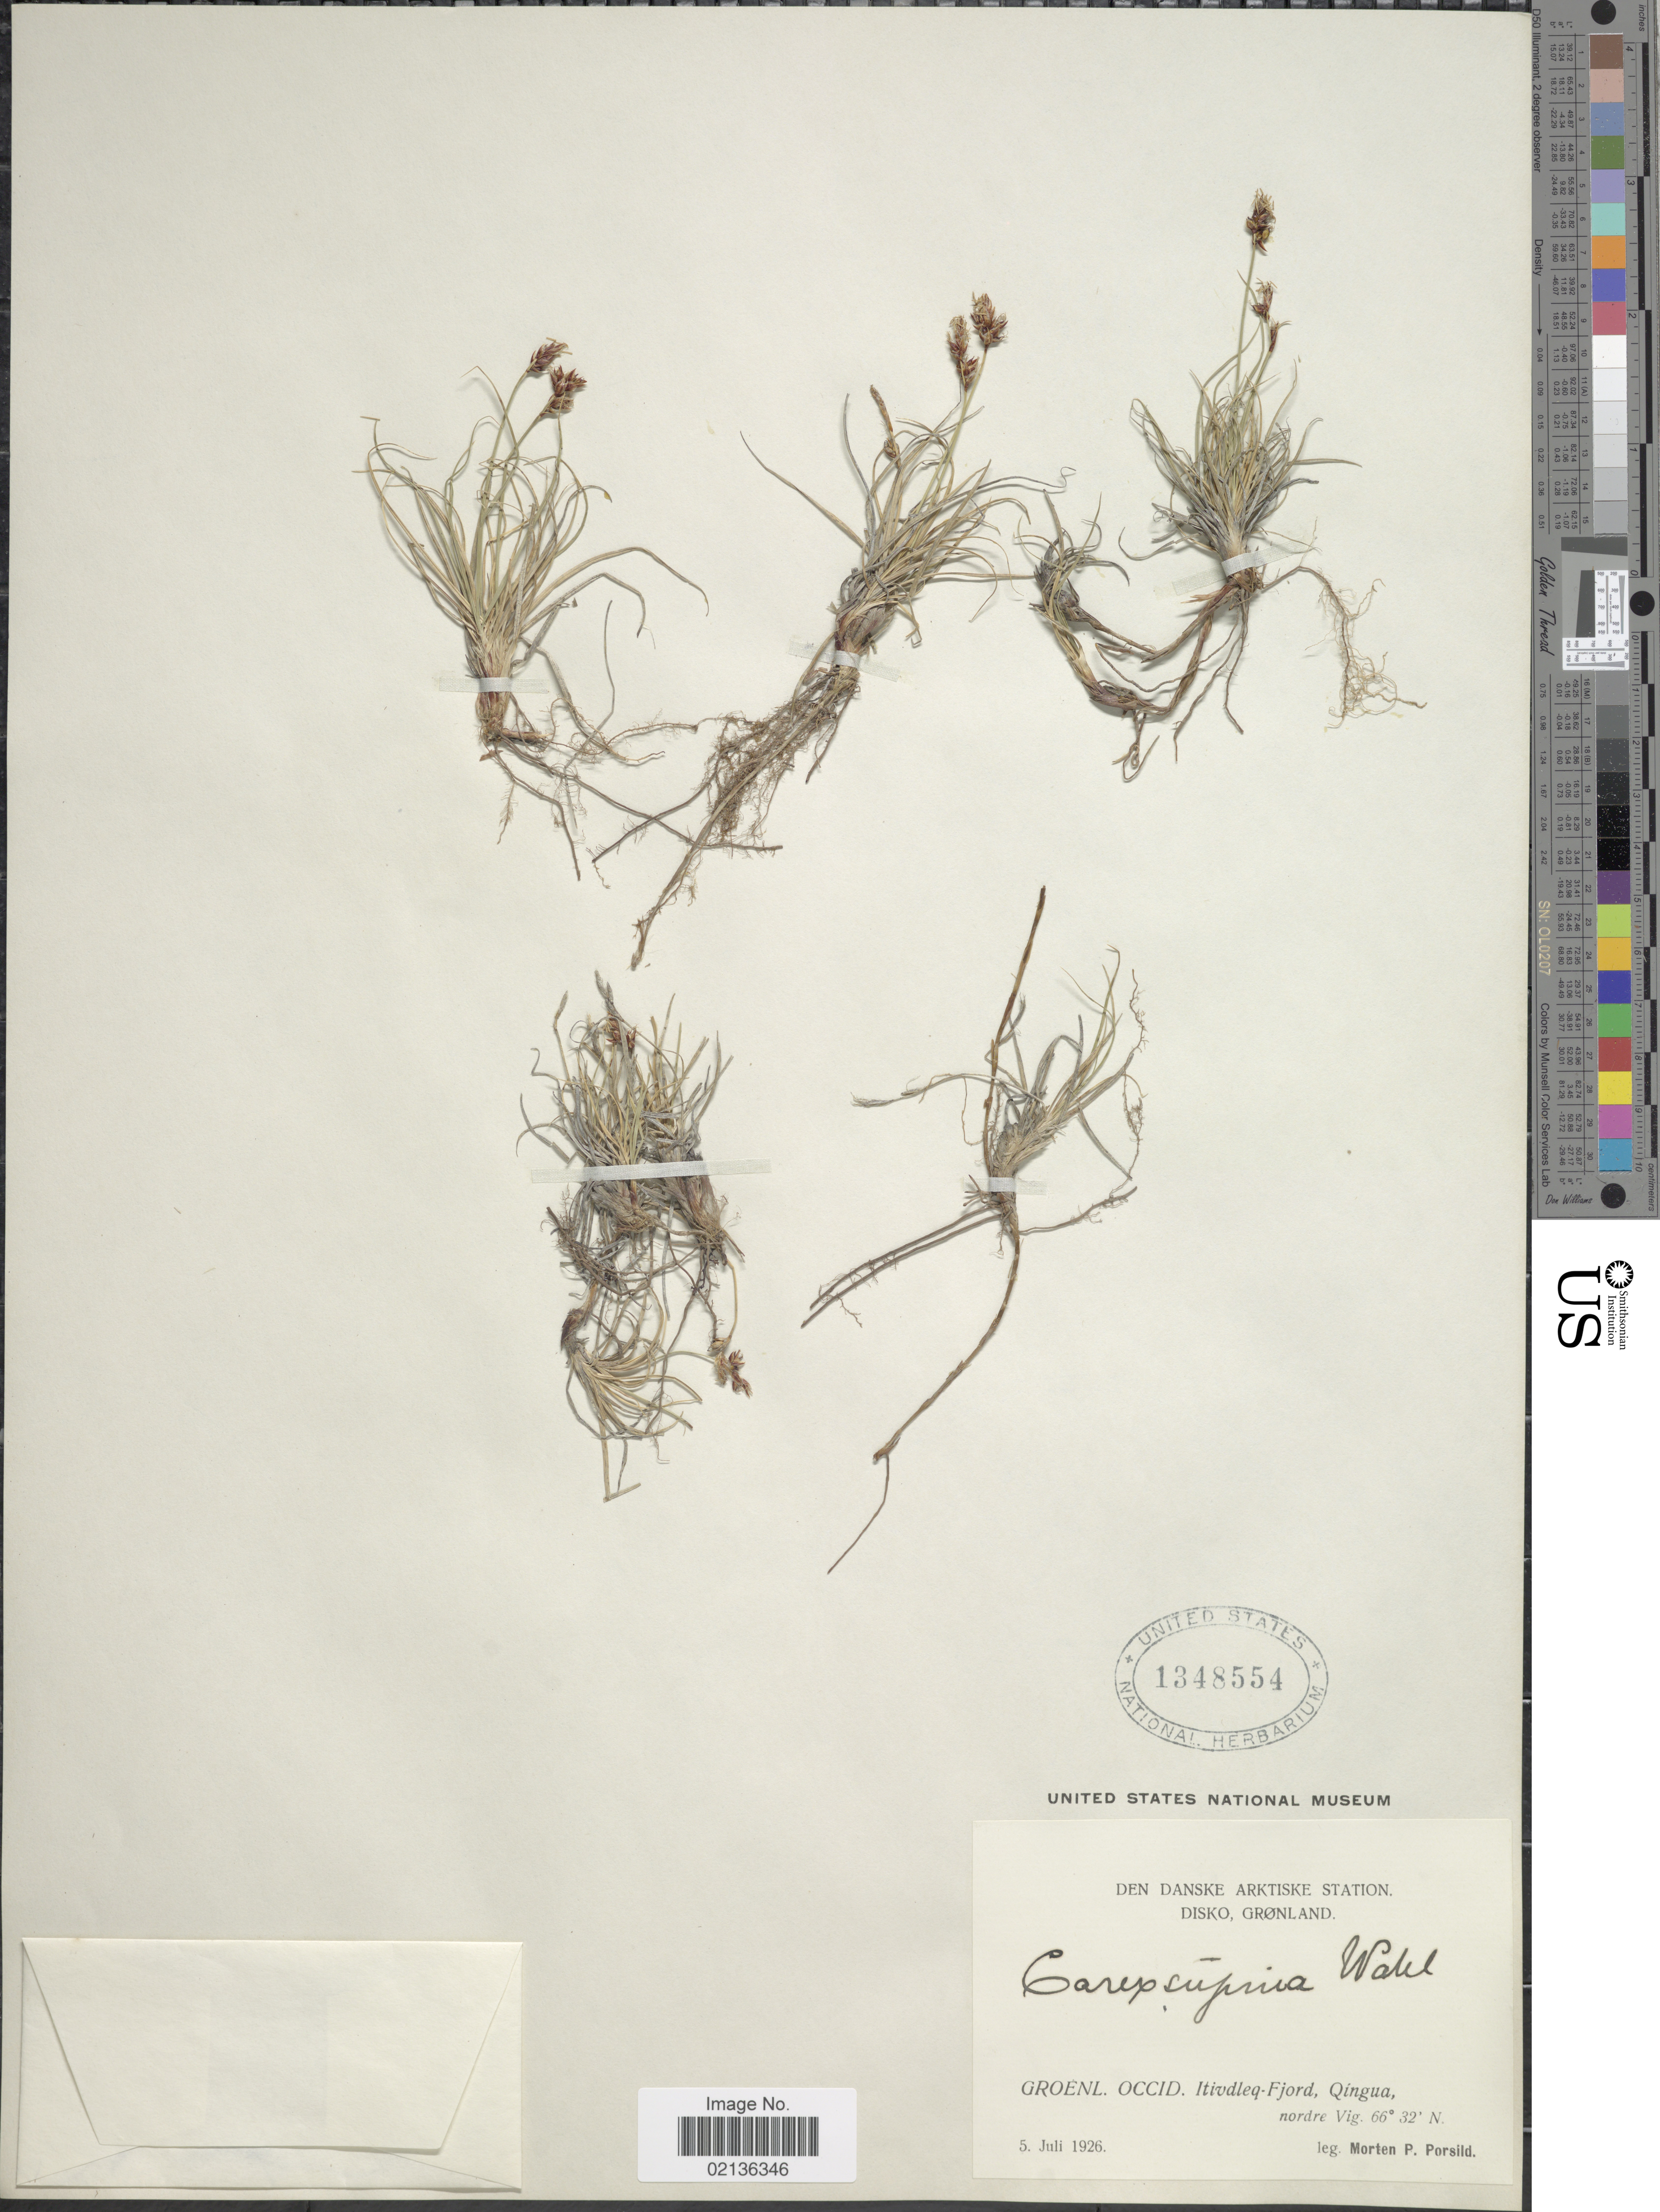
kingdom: Plantae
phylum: Tracheophyta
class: Liliopsida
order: Poales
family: Cyperaceae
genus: Carex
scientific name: Carex supina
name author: Willd. ex Wahlenb.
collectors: M. P. Porsild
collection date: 1926-07-05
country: Greenland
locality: Den Danske Arktiske Station, Disko, Grønland, Itivdleq-Fjord, Qingua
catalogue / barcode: US 1348554